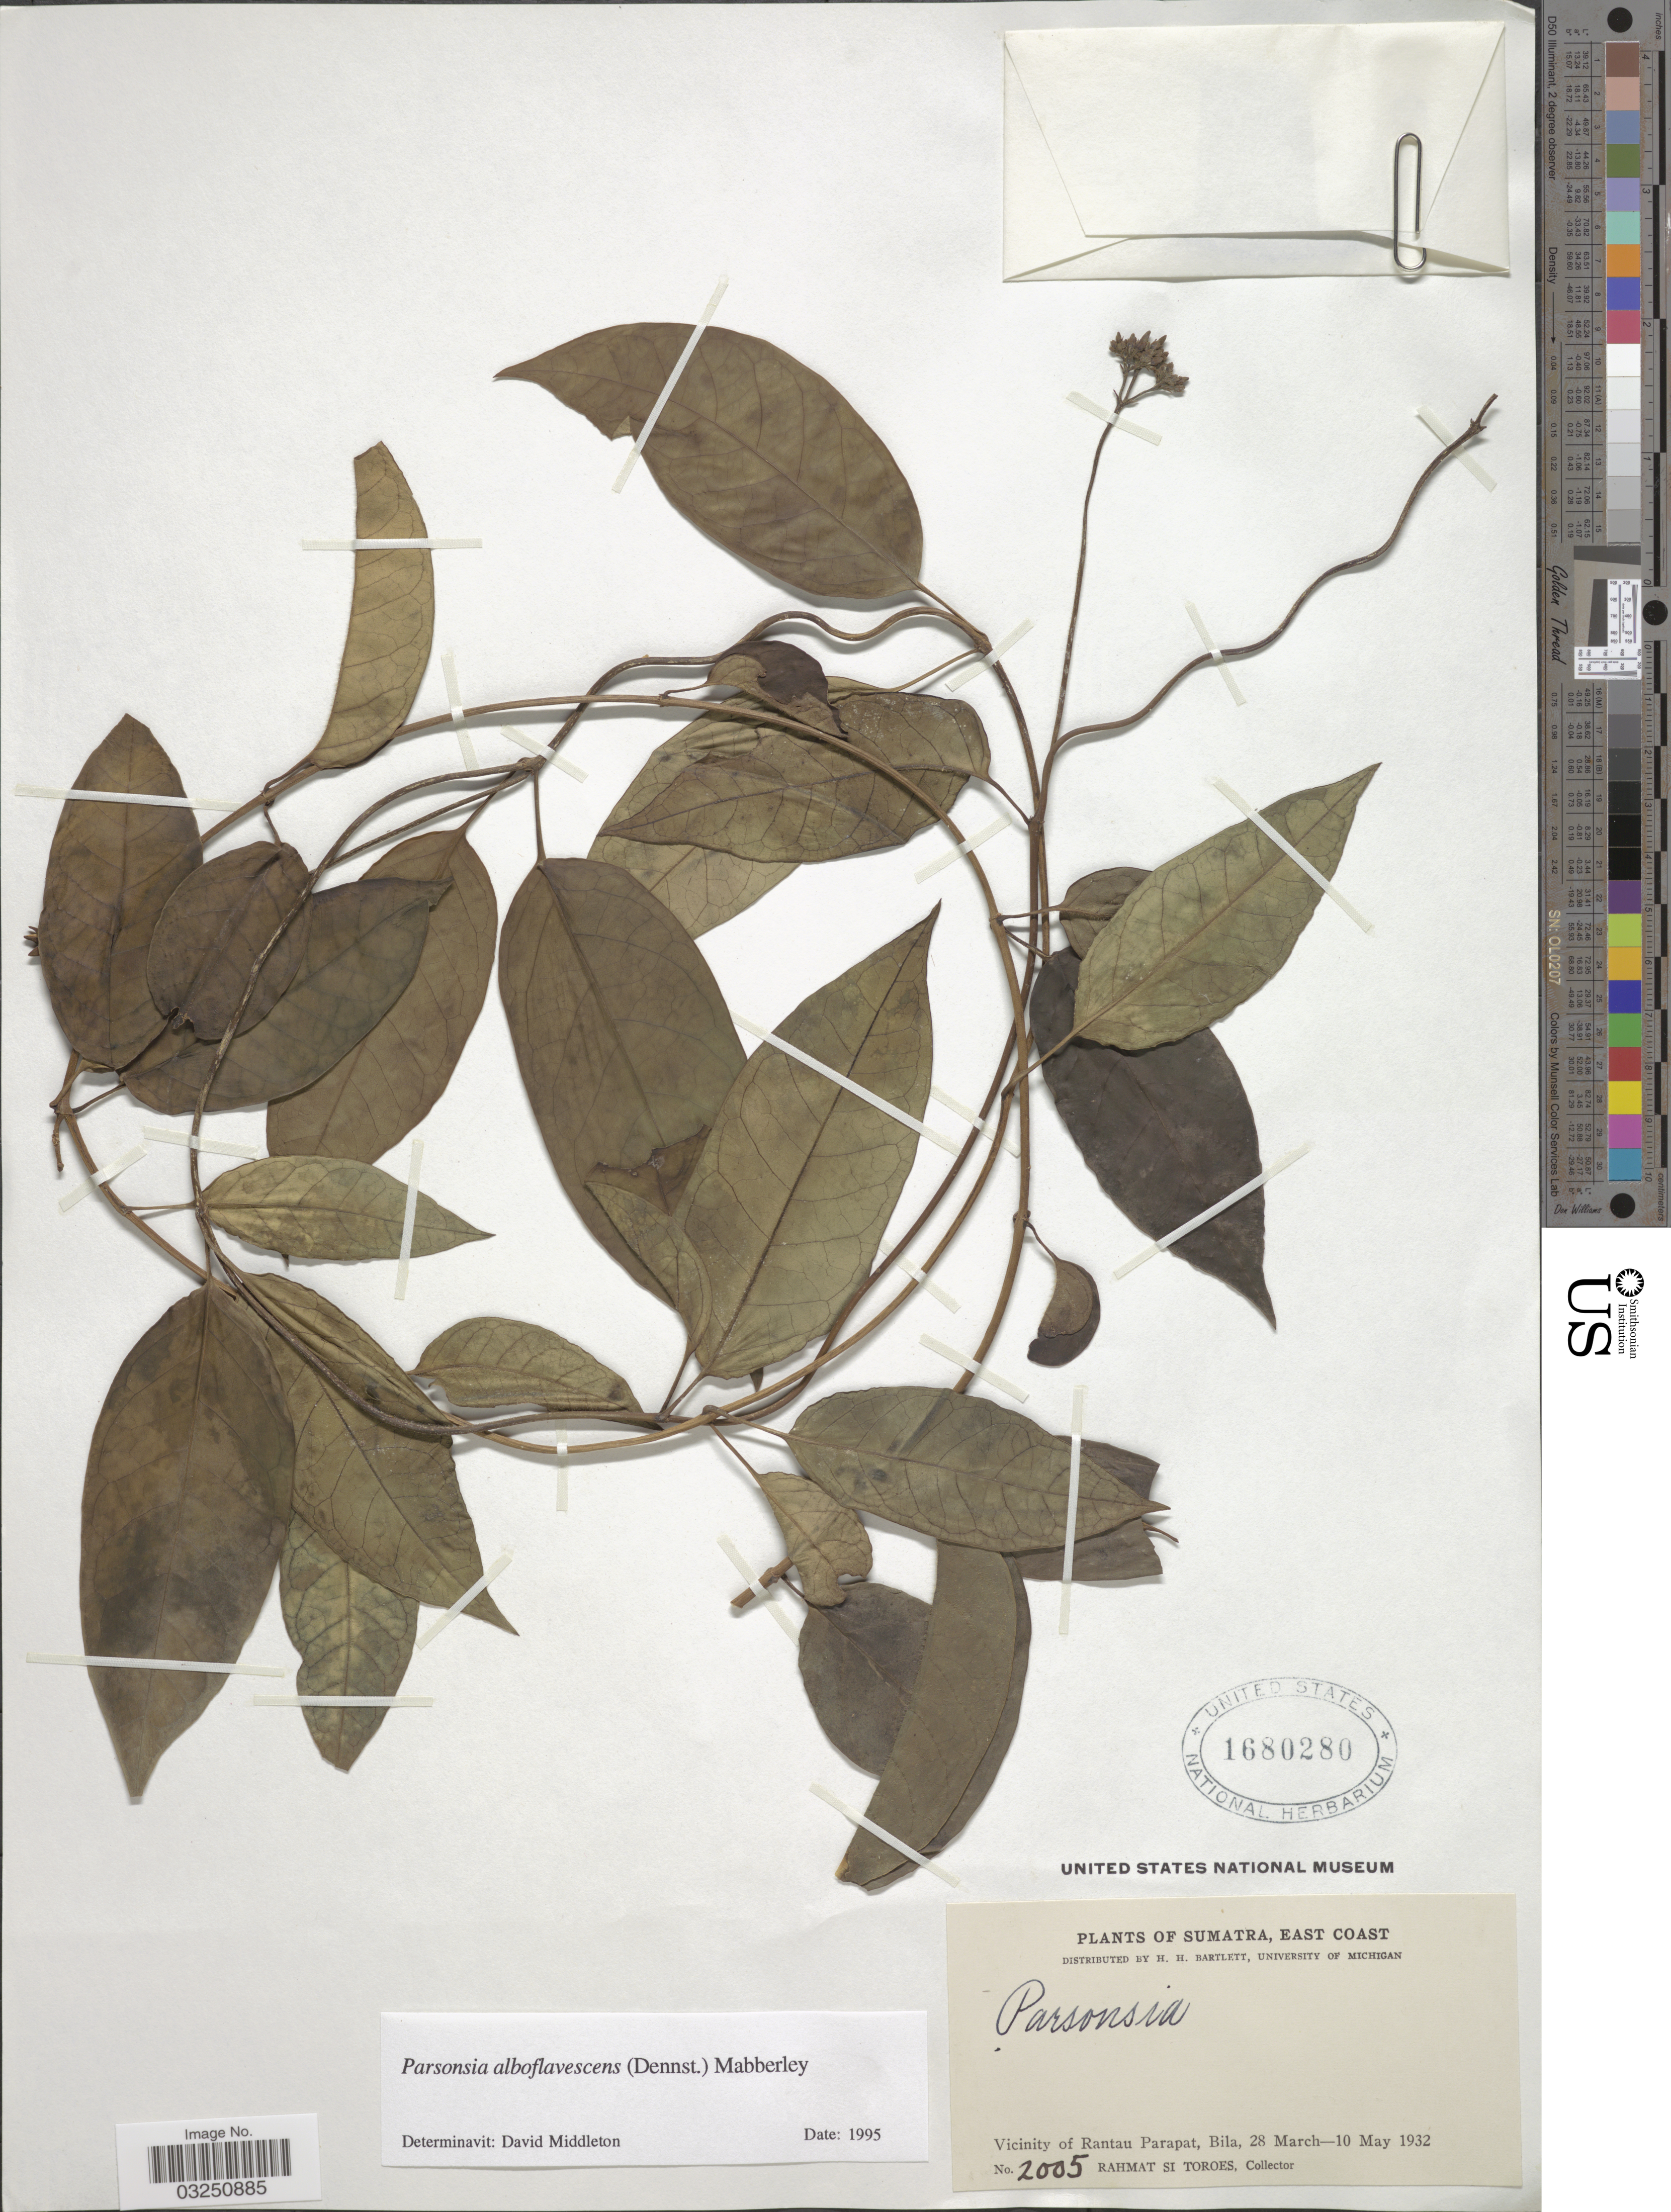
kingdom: Plantae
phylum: Tracheophyta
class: Magnoliopsida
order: Gentianales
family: Apocynaceae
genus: Parsonsia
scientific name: Parsonsia alboflavescens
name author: (Dennst.) Mabberley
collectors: Rahmat Si Boeea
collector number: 2005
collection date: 1932-03-28/1932-05-10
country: Indonesia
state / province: Sumatra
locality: East Coast. Vicinity of Rantau Parapat, Bila.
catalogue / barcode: US 1680280